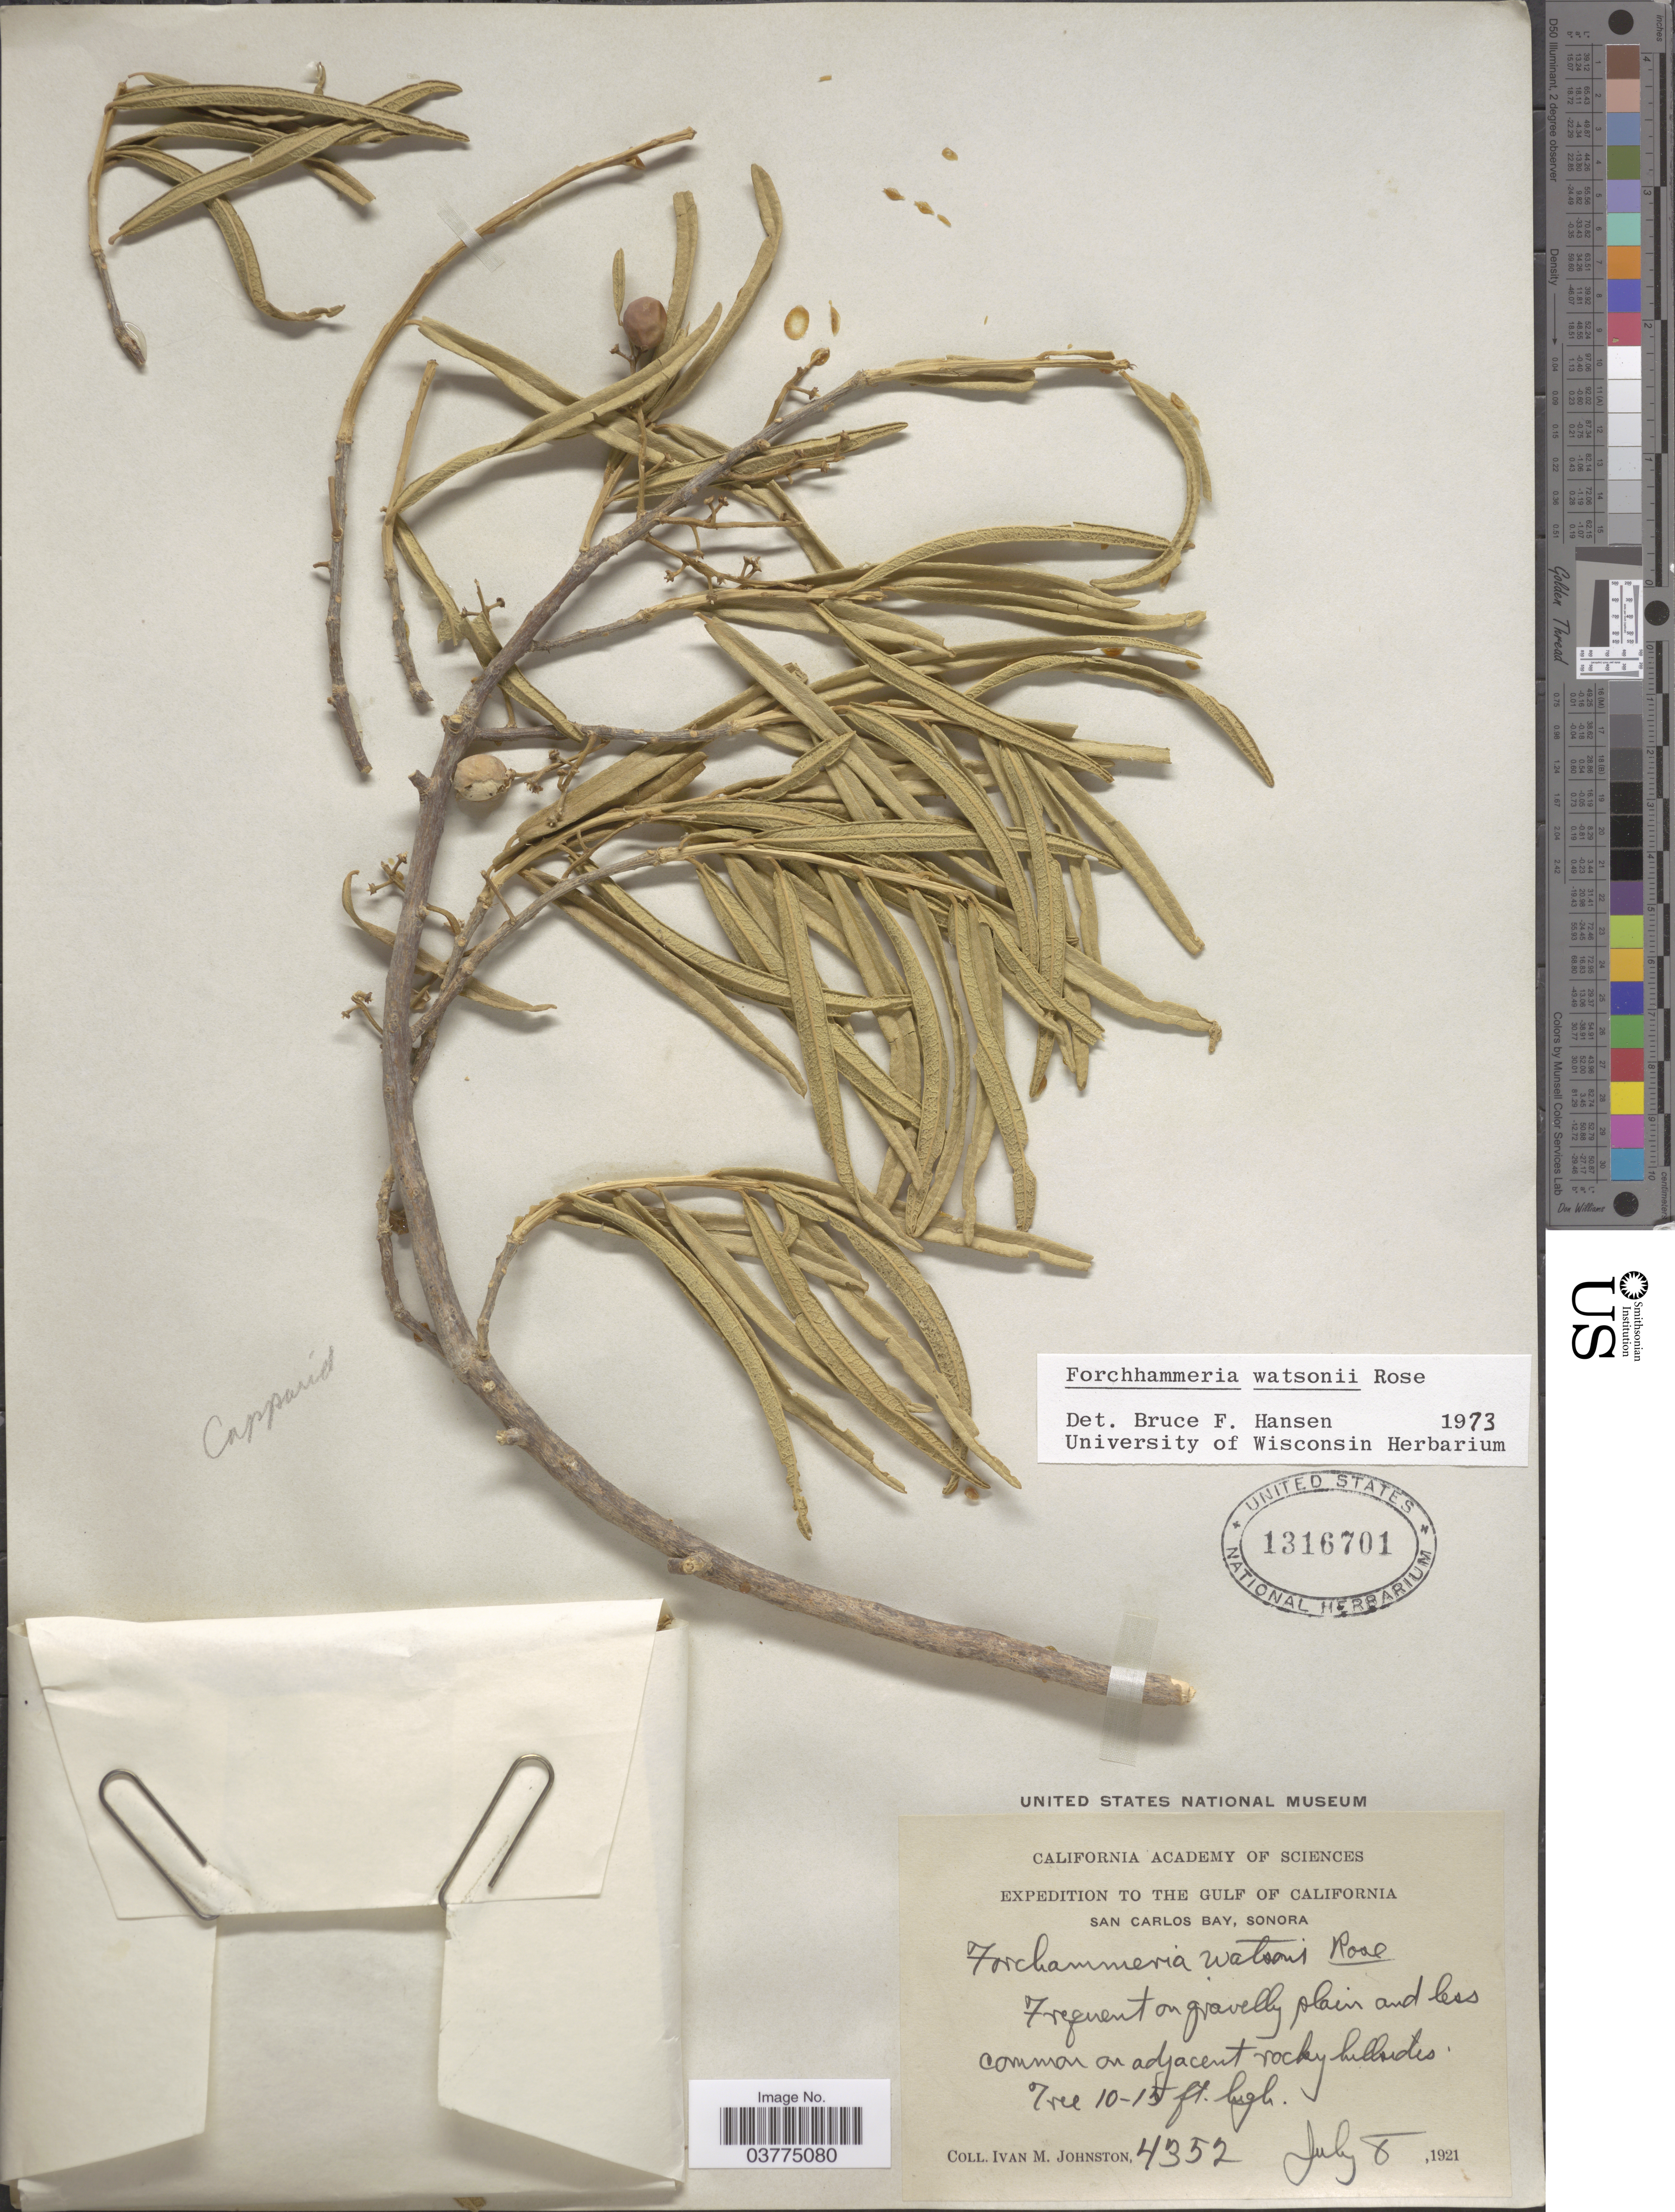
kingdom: Plantae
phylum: Tracheophyta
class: Magnoliopsida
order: Brassicales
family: Stixaceae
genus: Forchhammeria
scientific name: Forchhammeria watsonii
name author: Rose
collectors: I.M. Johnston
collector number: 4352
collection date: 1921-07-08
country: Mexico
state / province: Sonora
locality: The Gulf of California. San Carlos Bay.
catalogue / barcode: US 1316701